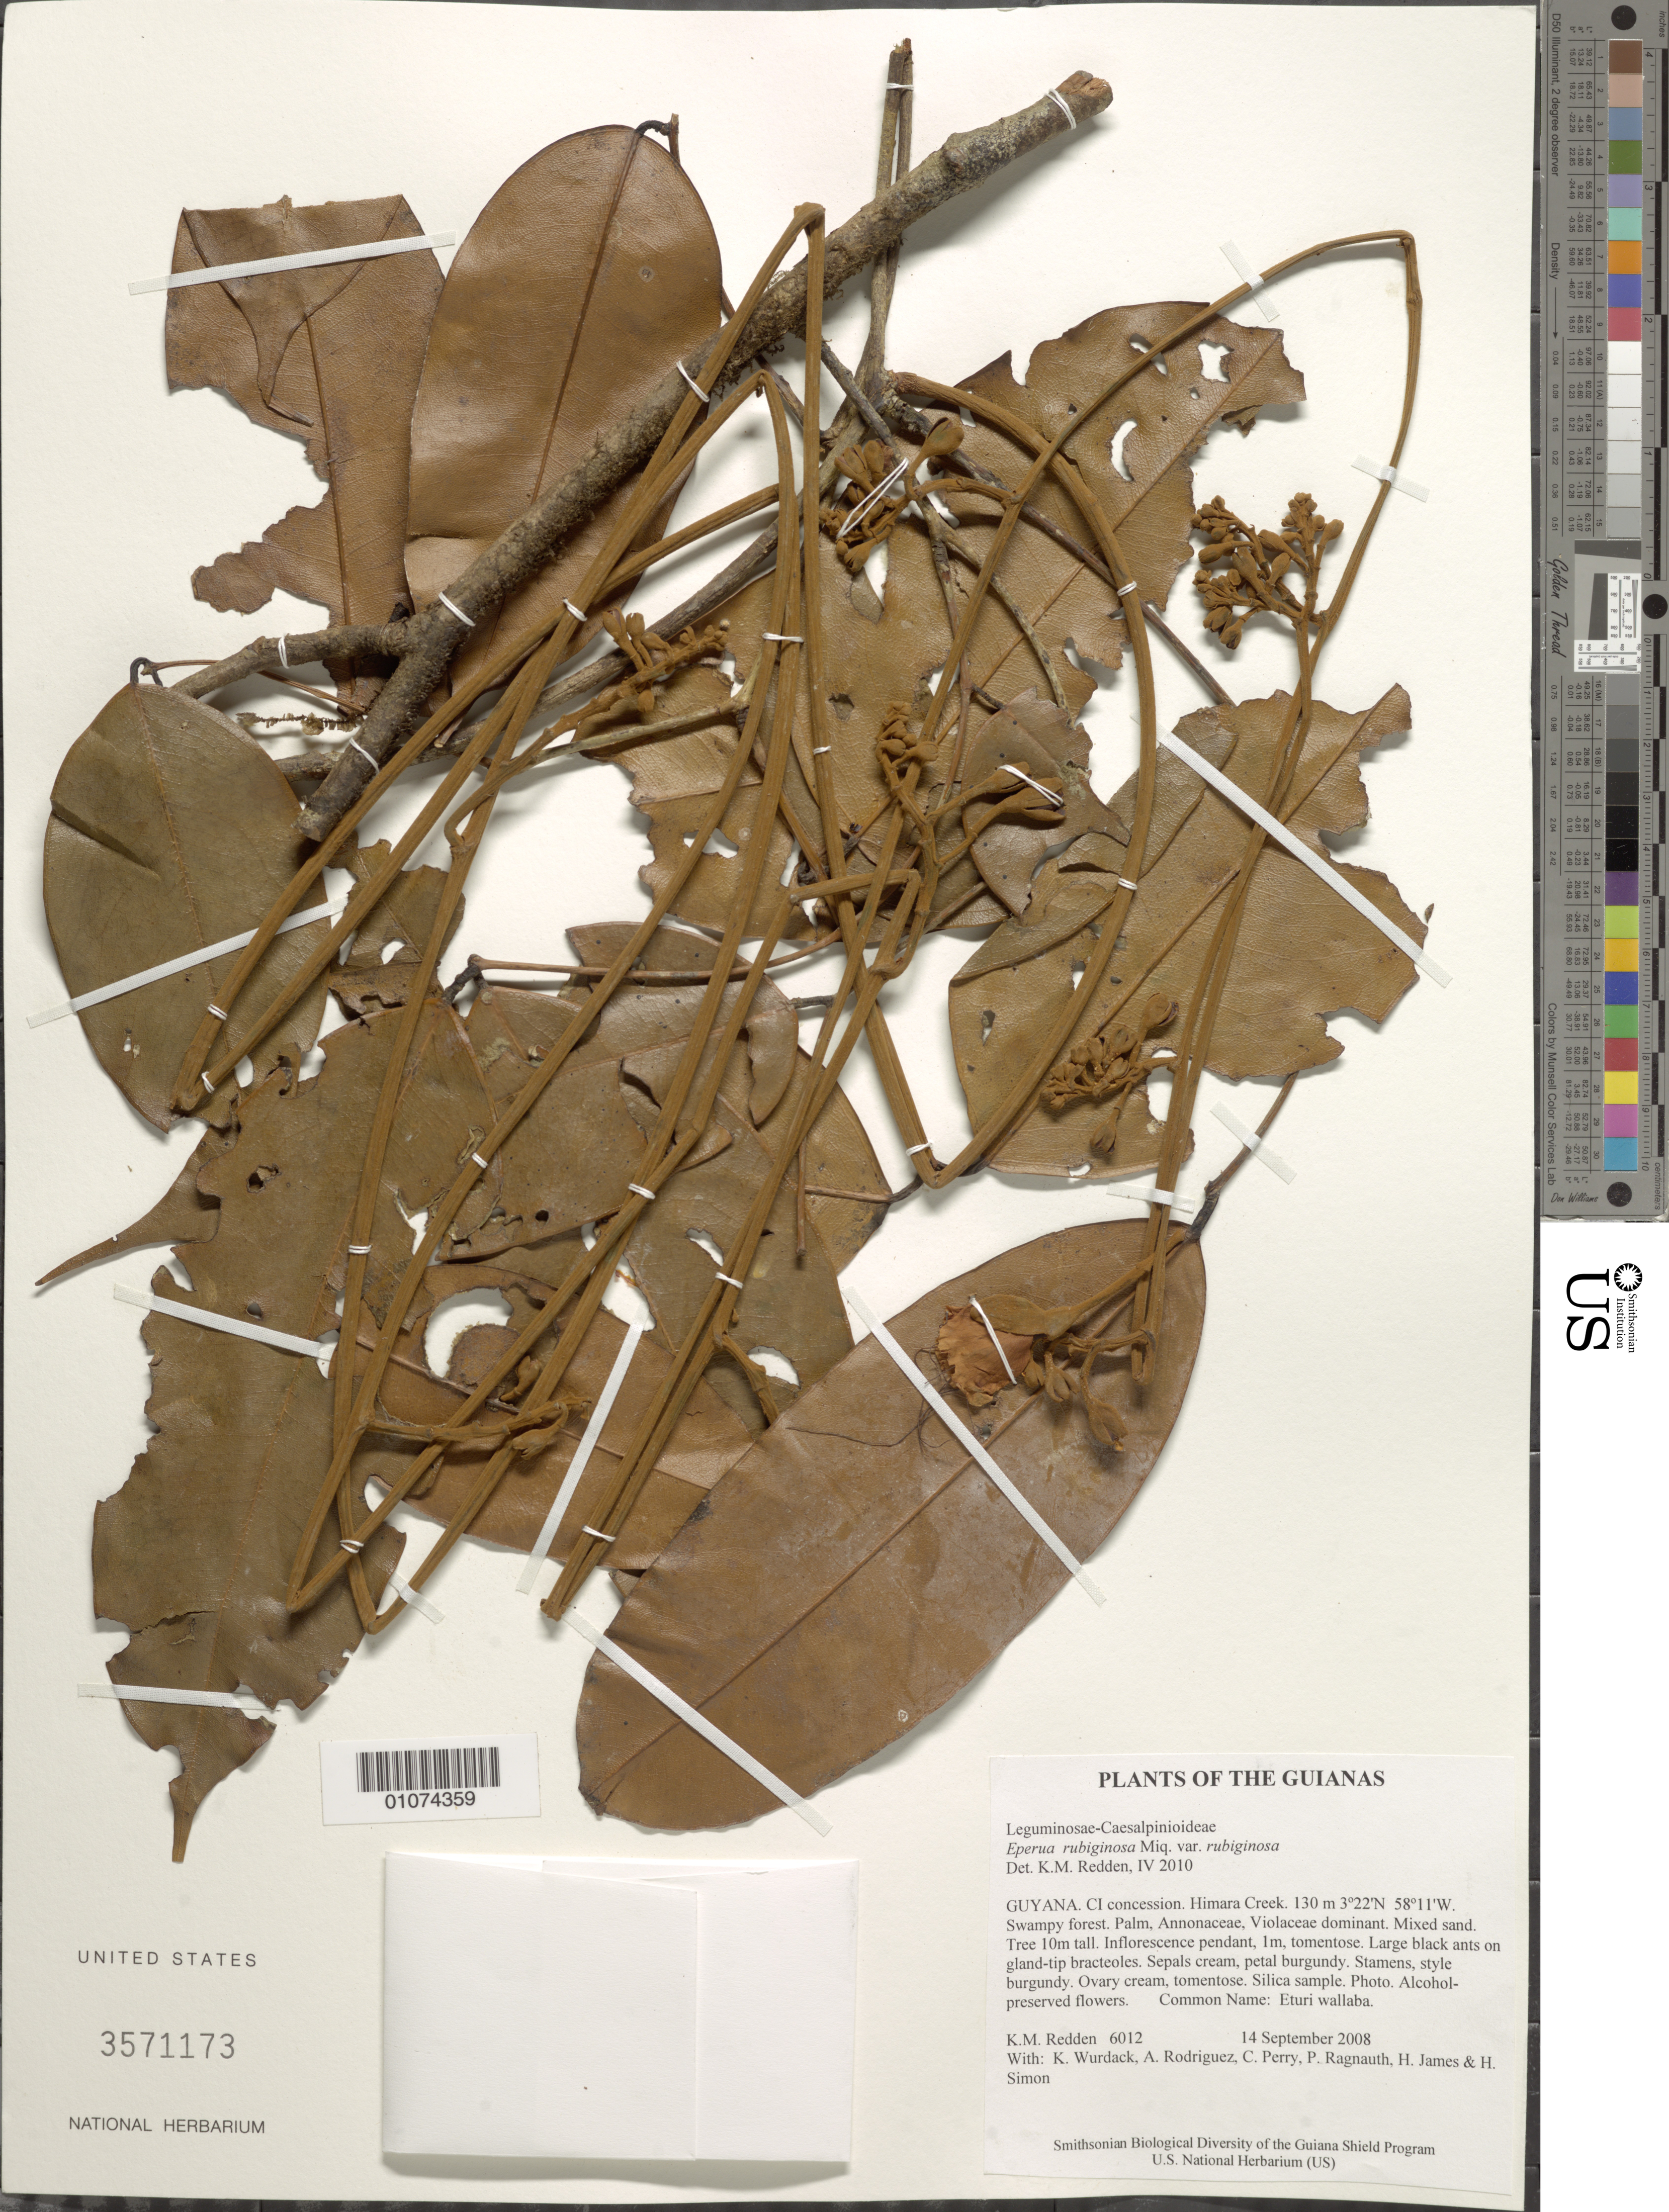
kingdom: Plantae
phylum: Tracheophyta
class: Magnoliopsida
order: Fabales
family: Fabaceae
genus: Eperua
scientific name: Eperua rubiginosa var. rubiginosa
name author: Miq.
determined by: Fortes, E. A.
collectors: K. M. Redden, K. Wurdack, A. Rodriguez, C. Perry, P. Ragnauth, H. James & H. Simon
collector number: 6012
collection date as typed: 14 September 2008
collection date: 2008-09-14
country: Guyana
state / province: U. Takutu-U. Essequibo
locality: CI concession. Himara Creek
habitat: Swampy forest. Palm, Annonaceae, Violaceae dominant. Mixed sand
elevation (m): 130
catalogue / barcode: US 3571173